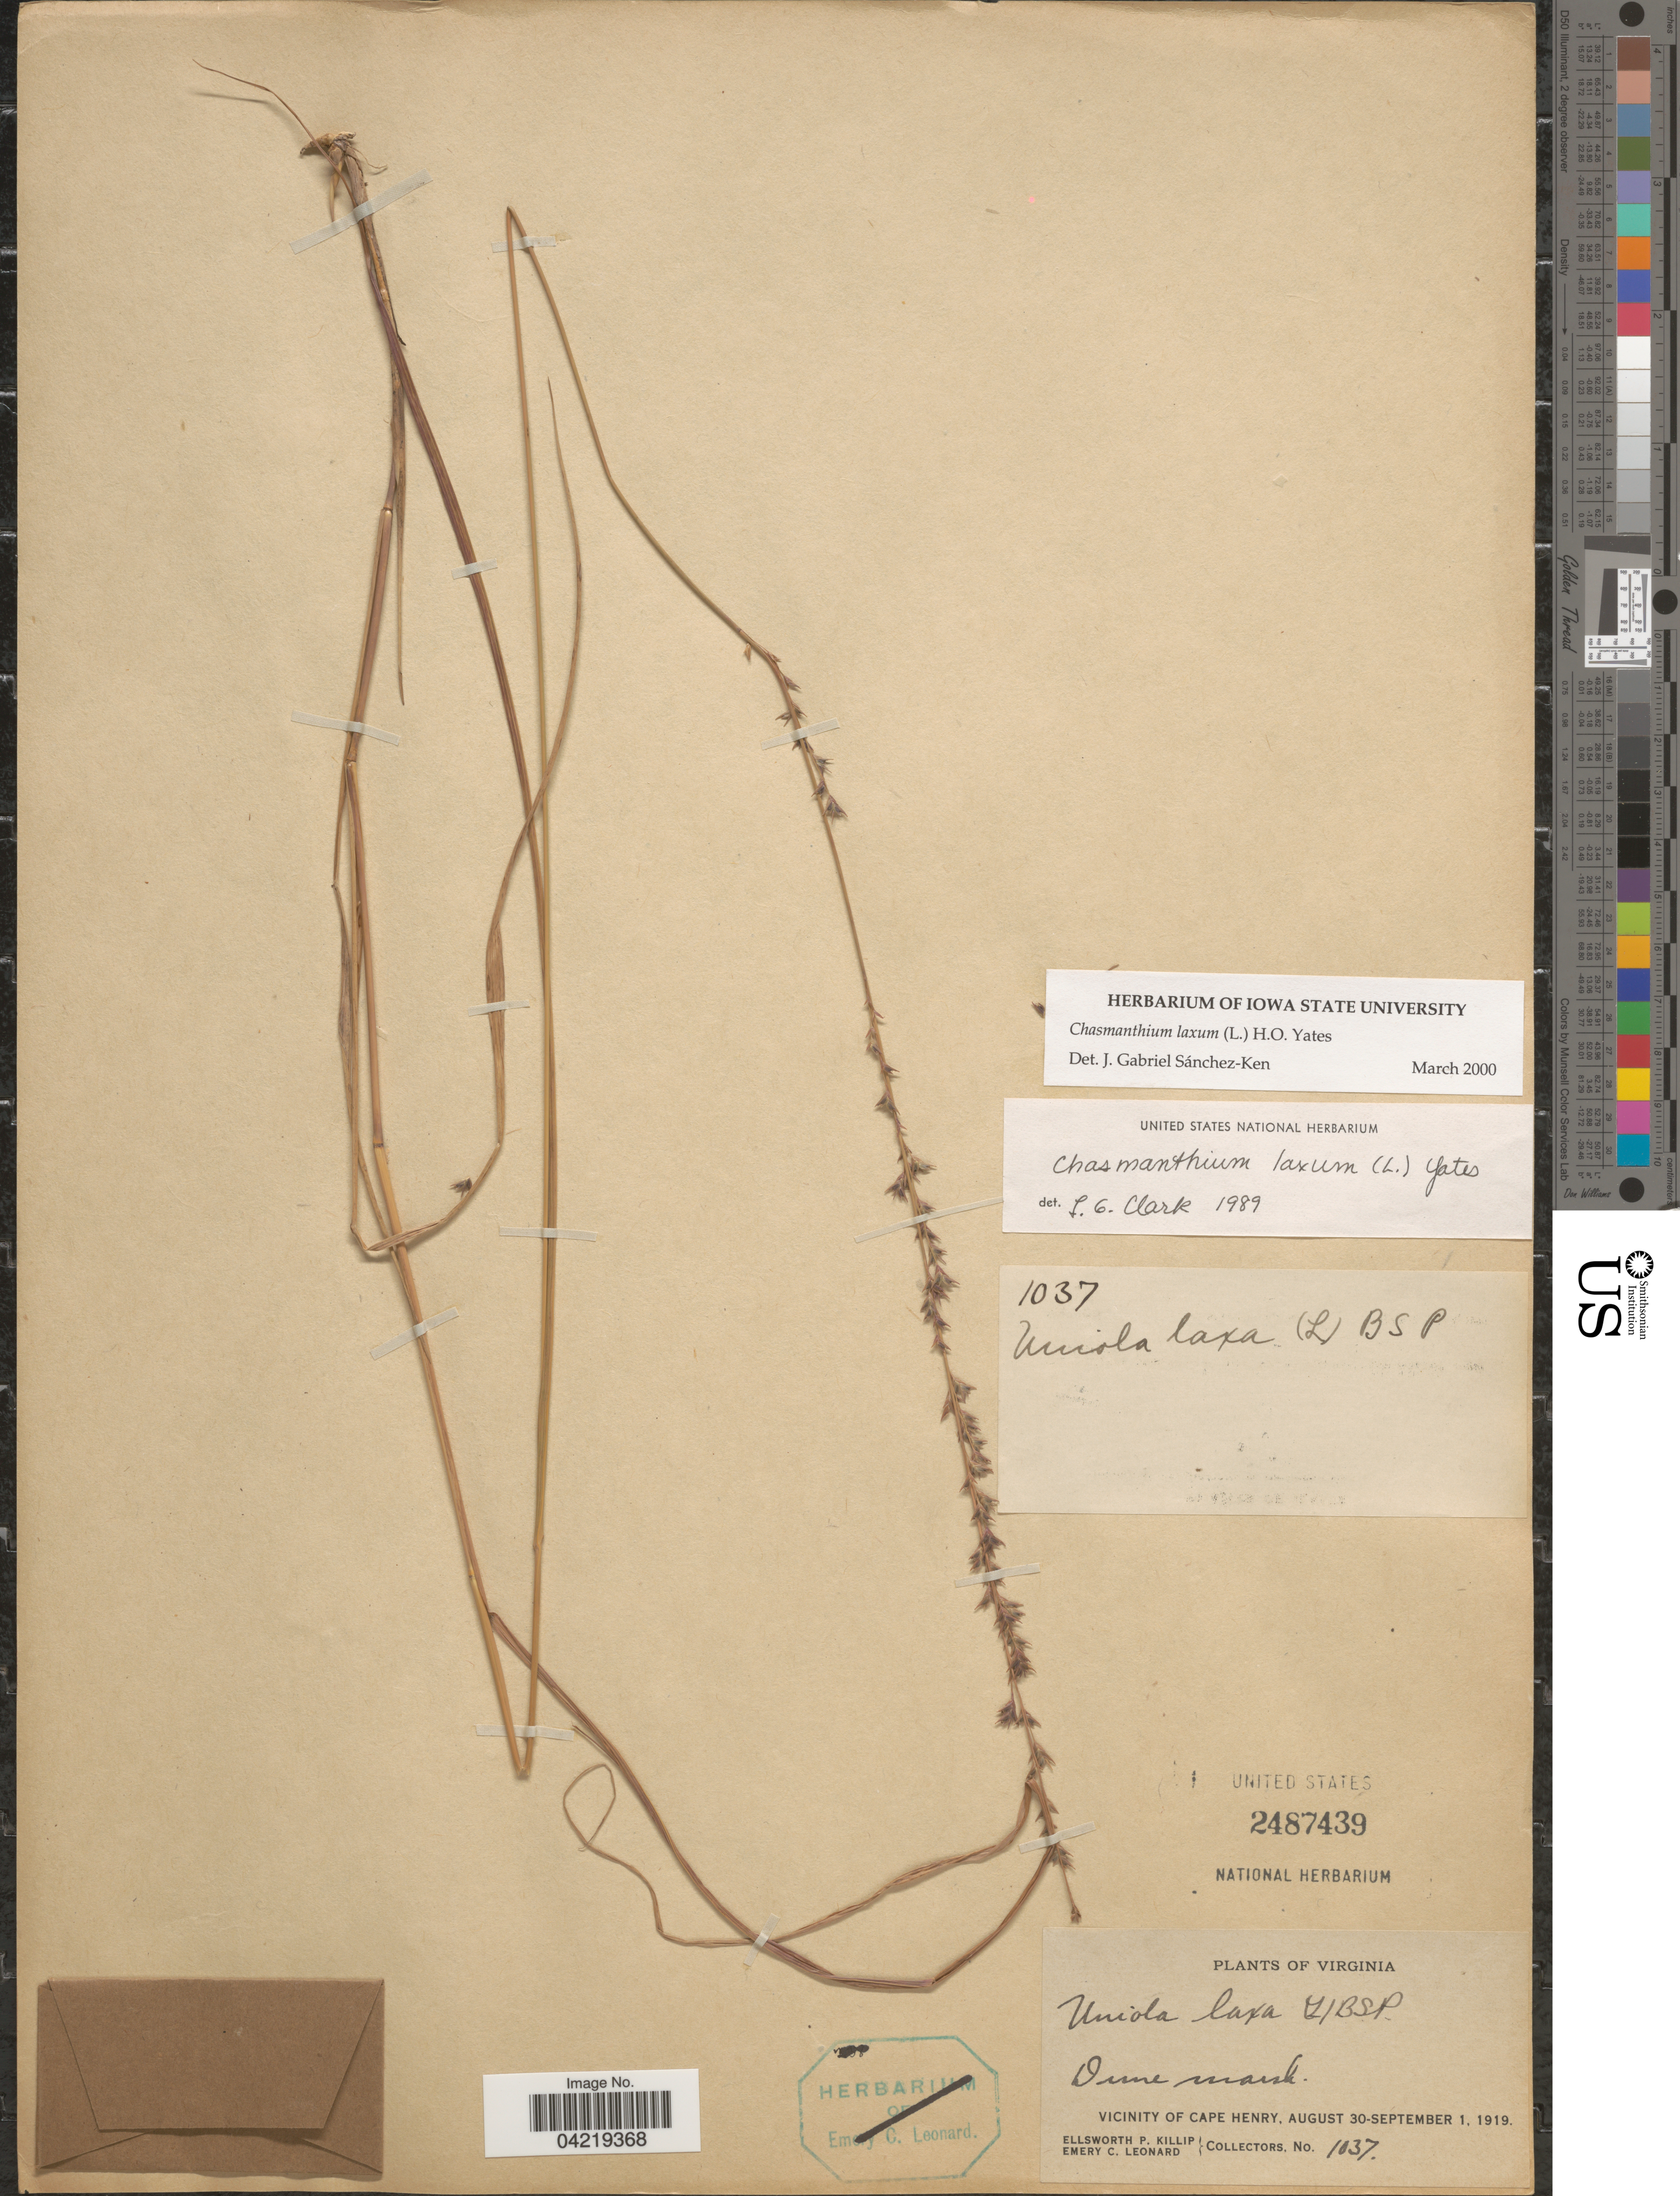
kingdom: Plantae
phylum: Tracheophyta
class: Liliopsida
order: Poales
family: Poaceae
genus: Chasmanthium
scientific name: Chasmanthium laxum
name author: (L.) H.O. Yates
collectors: E. P. Killip & E. C. Leonard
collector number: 1037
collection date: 1919-08-30/1919-09-01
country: United States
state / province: Virginia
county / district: City of Virginia Beach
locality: Vicinity of Cape Henry.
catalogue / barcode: US 2487439